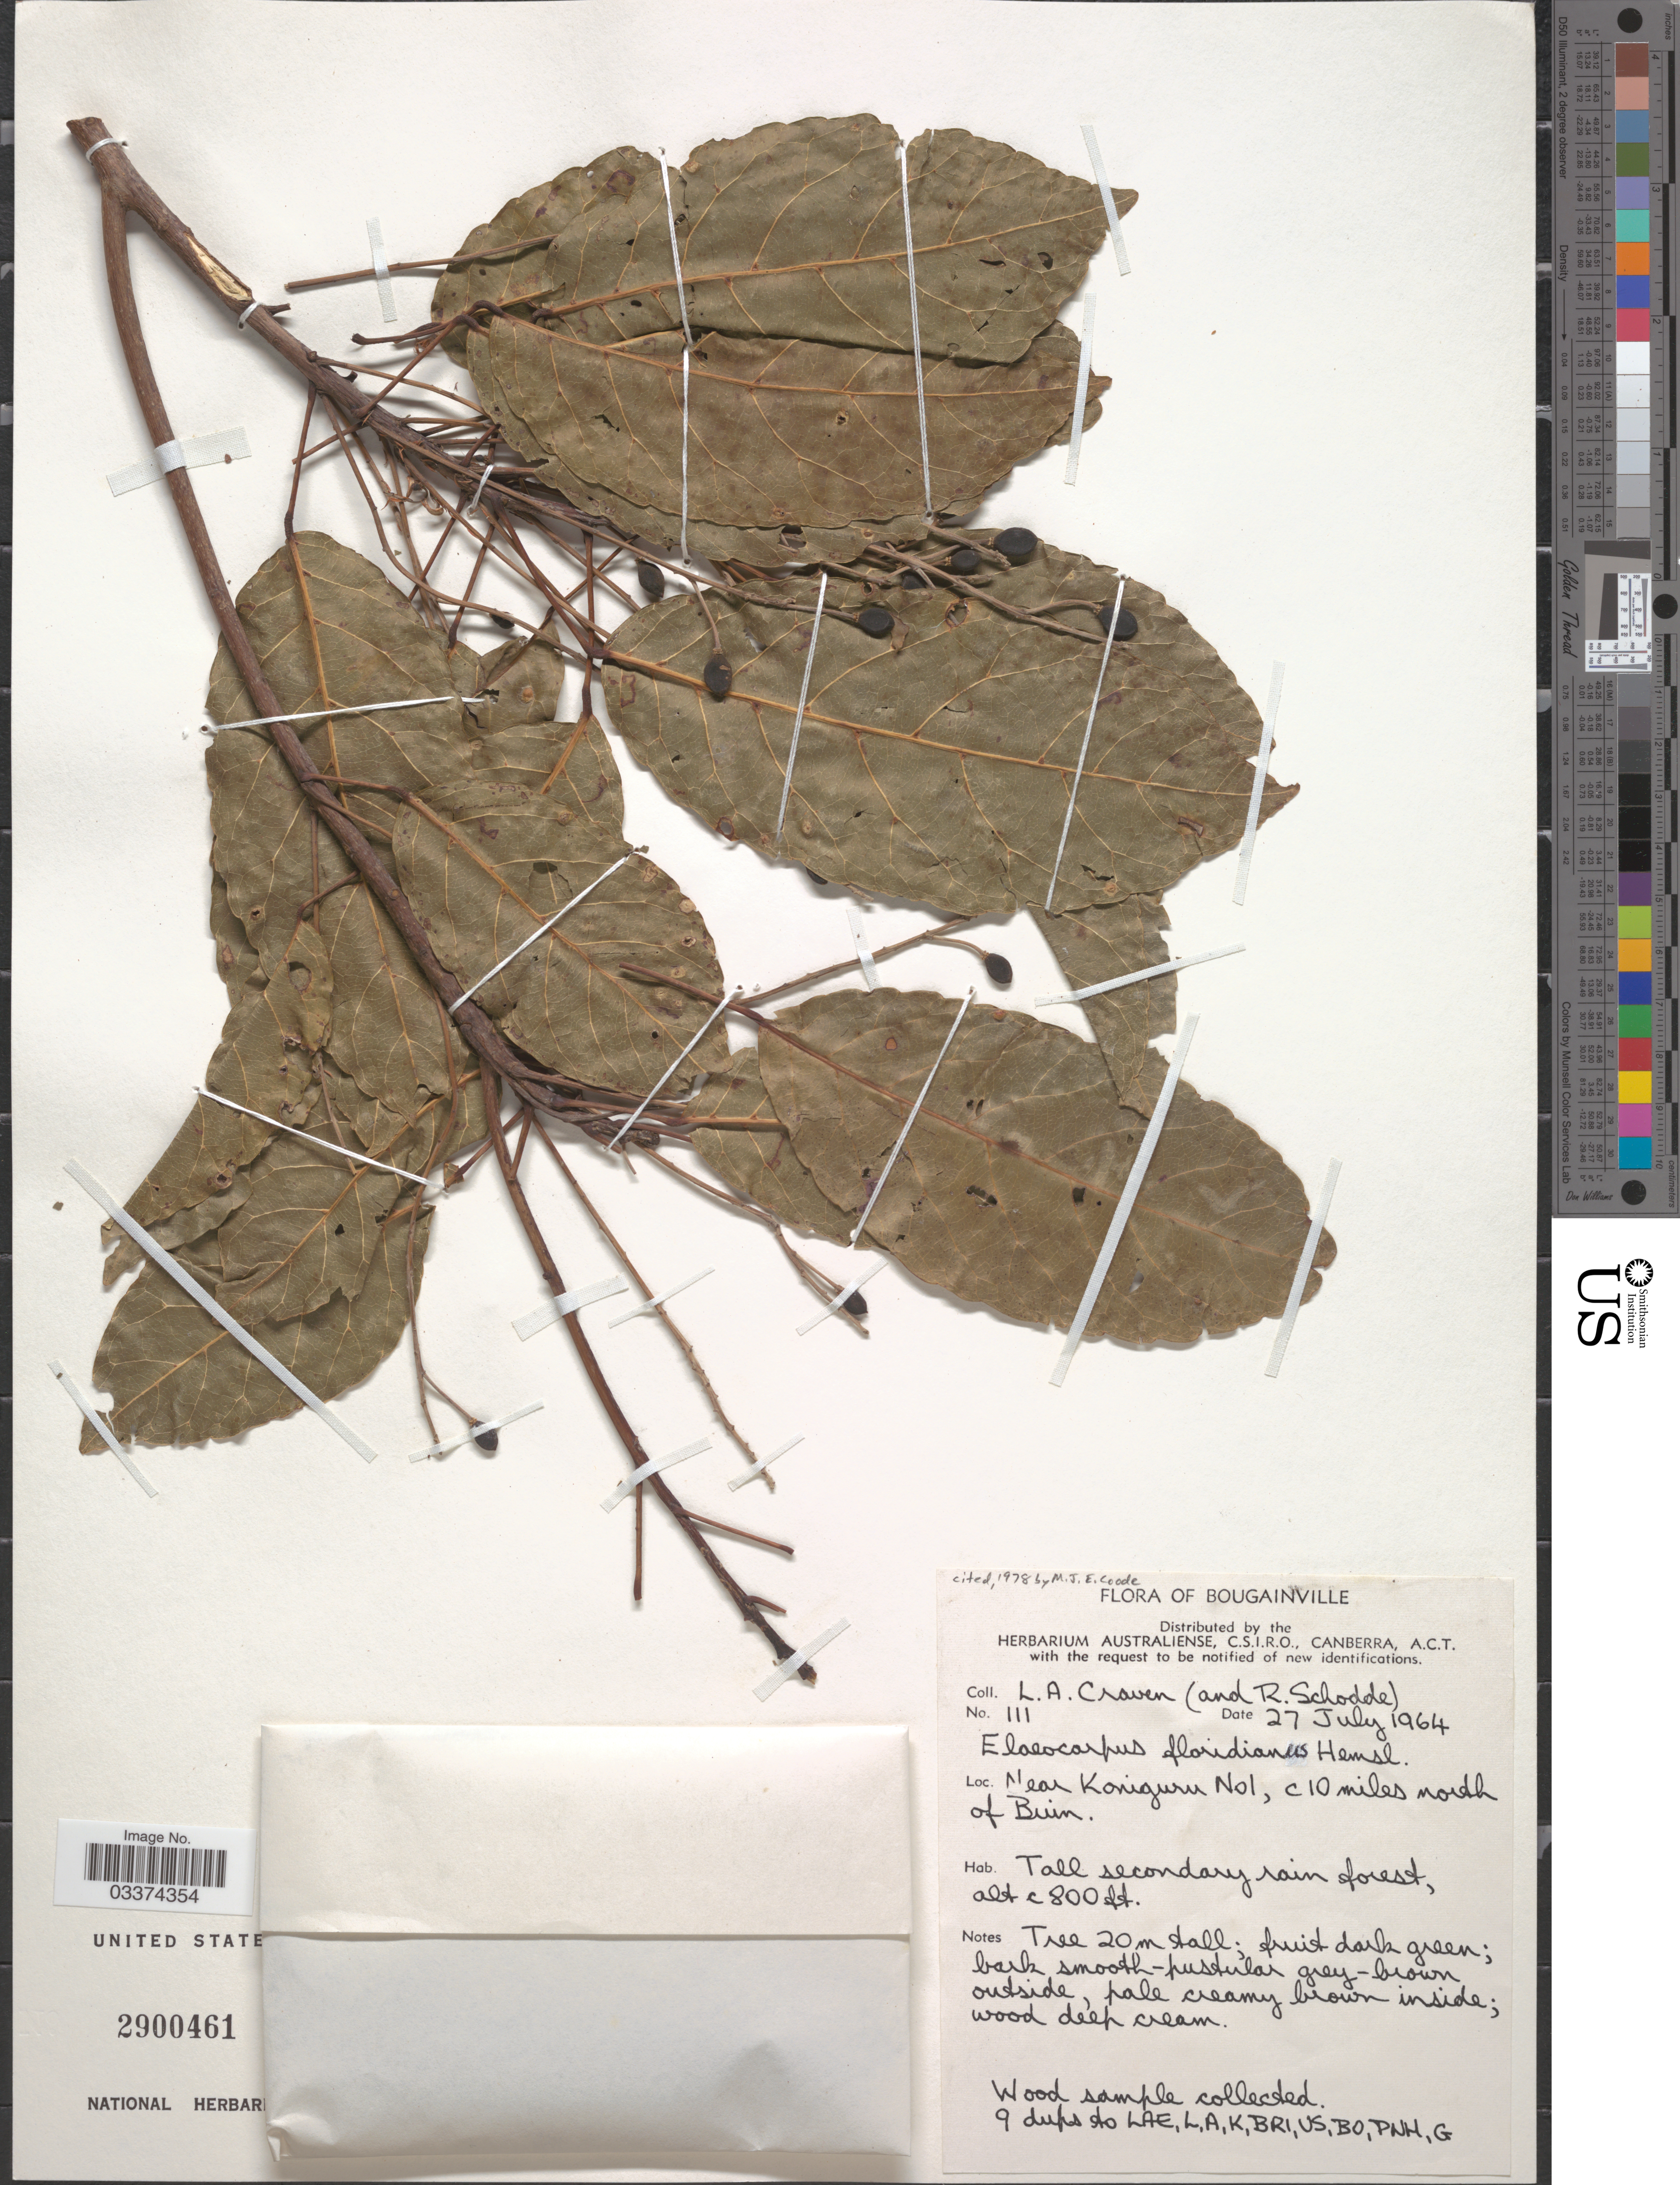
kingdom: Plantae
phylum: Tracheophyta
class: Magnoliopsida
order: Oxalidales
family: Elaeocarpaceae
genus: Elaeocarpus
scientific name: Elaeocarpus floridanus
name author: Hemsl.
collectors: L. A. Craven & R. Schodde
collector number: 111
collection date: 1964-07-27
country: Papua New Guinea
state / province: Bougainville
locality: Near Koniguru No1, c 10 miles north of Buin.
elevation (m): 244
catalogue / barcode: US 2900461